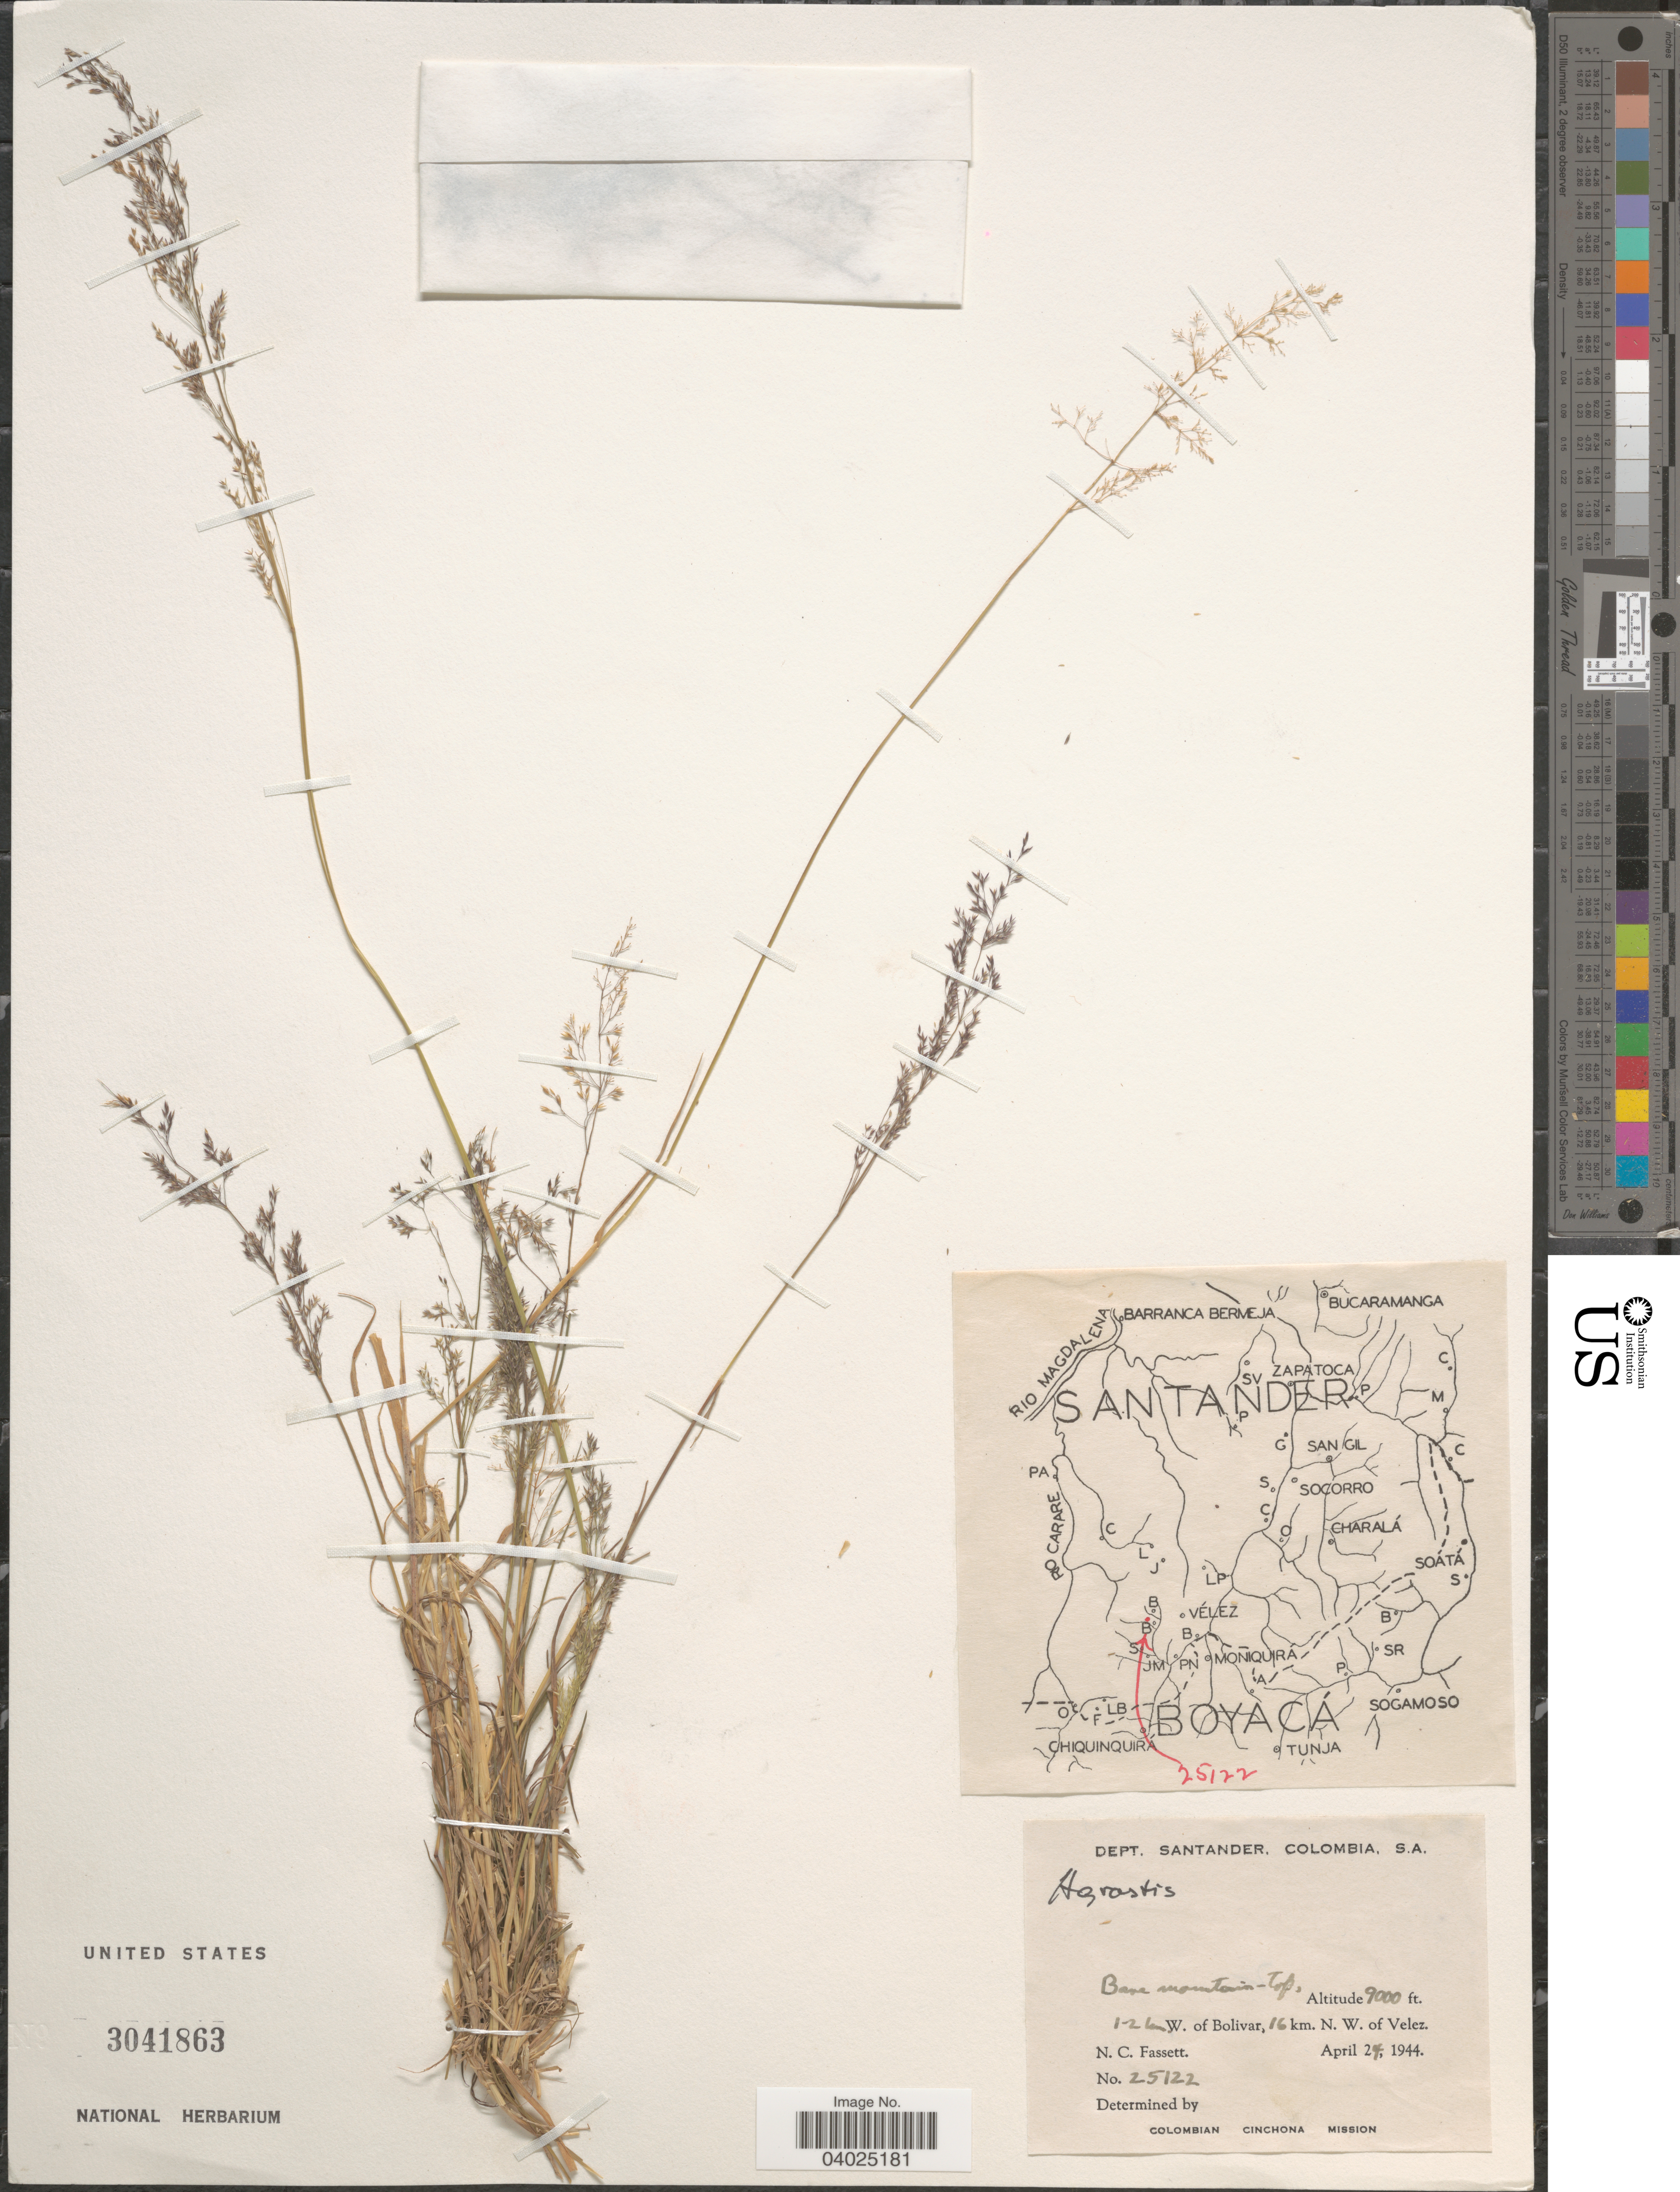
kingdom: Plantae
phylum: Tracheophyta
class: Liliopsida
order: Poales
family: Poaceae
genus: Agrostis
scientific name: Agrostis sp.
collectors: N. C. Fassett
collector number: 25122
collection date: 1944-04-24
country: Colombia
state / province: Santander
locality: Dept. Santander. Base mountain-top. 1-2 km W. of Bolivar, 16 km. N. W. of Velez.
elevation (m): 2743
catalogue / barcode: US 3041863